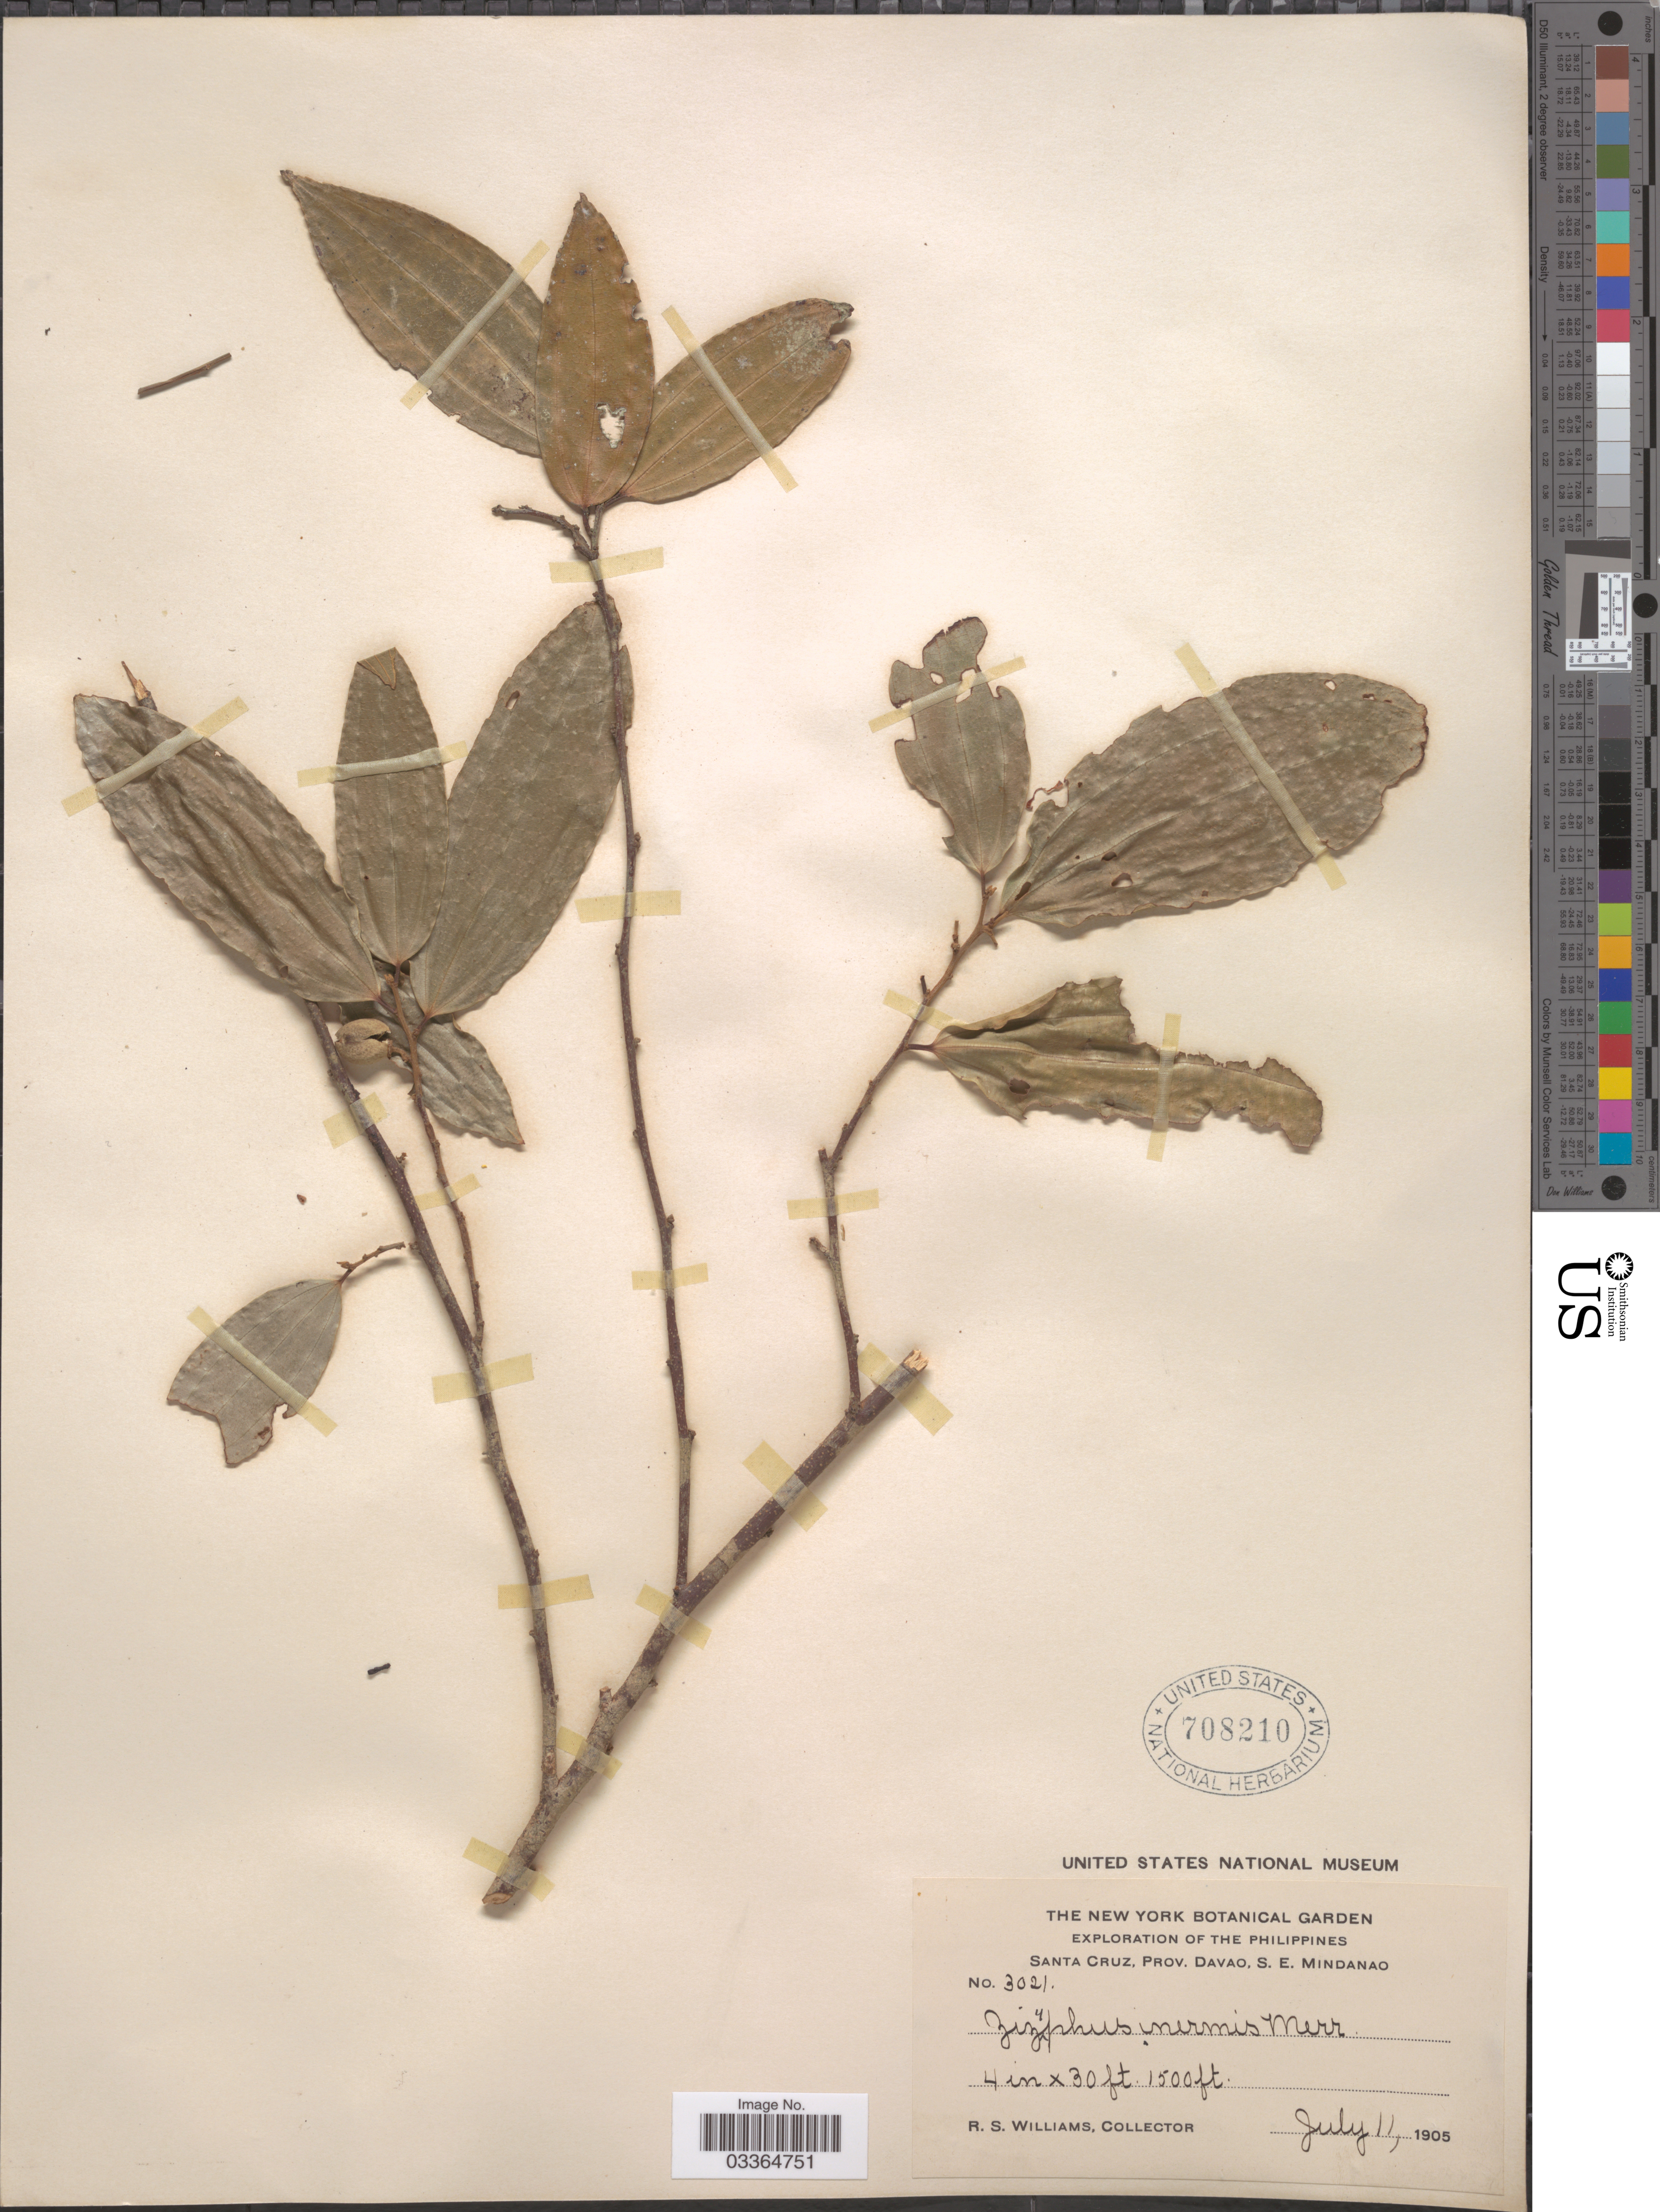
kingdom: Plantae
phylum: Tracheophyta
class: Magnoliopsida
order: Rosales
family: Rhamnaceae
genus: Ziziphus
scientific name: Ziziphus inermis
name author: Merr.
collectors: R. S. Williams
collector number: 3021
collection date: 1905-07-11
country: Philippines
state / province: Davao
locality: Santa Cruz, S. E. Mindanao.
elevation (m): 457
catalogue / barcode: US 708210